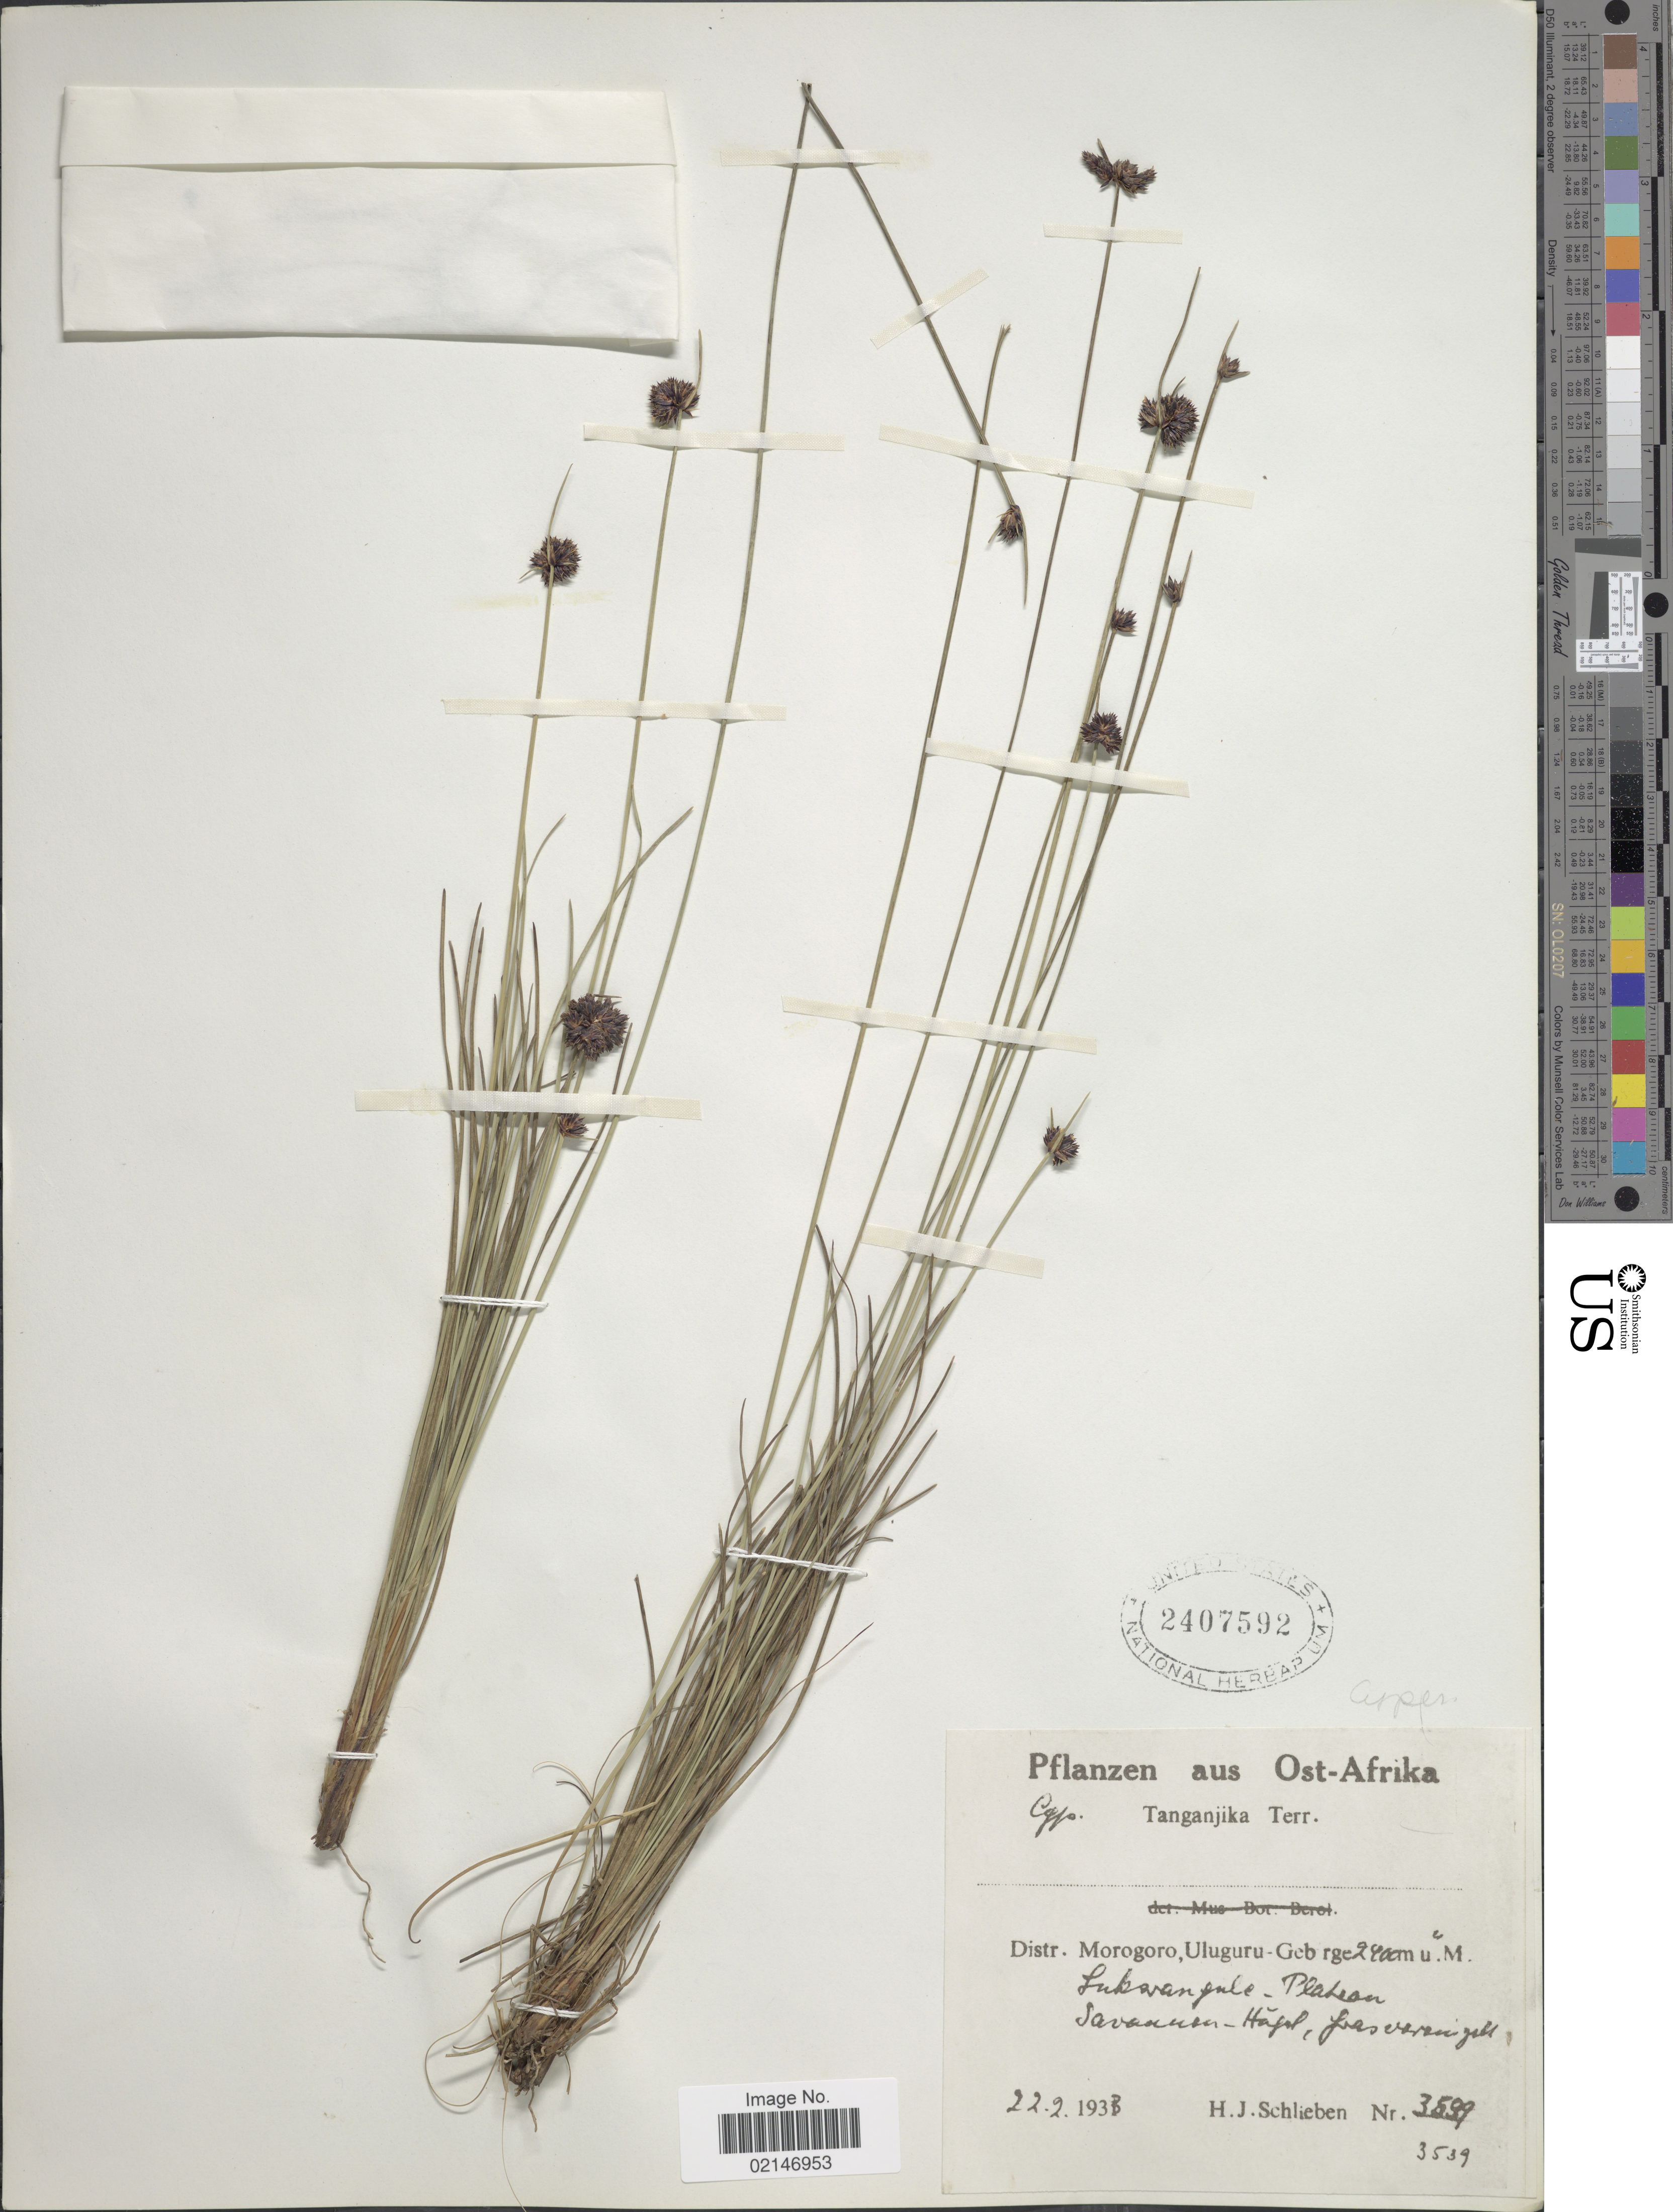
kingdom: Plantae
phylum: Tracheophyta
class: Liliopsida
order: Poales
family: Cyperaceae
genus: Ficinia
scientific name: Ficinia gracilis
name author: Schrad.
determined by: Strong, Mark T., (BOT), Smithsonian Institution - National Museum of Natural History (UNITED STATES)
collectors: H. J. Schlieben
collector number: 3539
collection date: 1933-02-22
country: Tanzania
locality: Aus Ostafrika. Tanganjika Terr. Distr. Morogoro, Uluguru Gebirge, Lukwangule Plateau.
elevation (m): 2400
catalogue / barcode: US 2407592